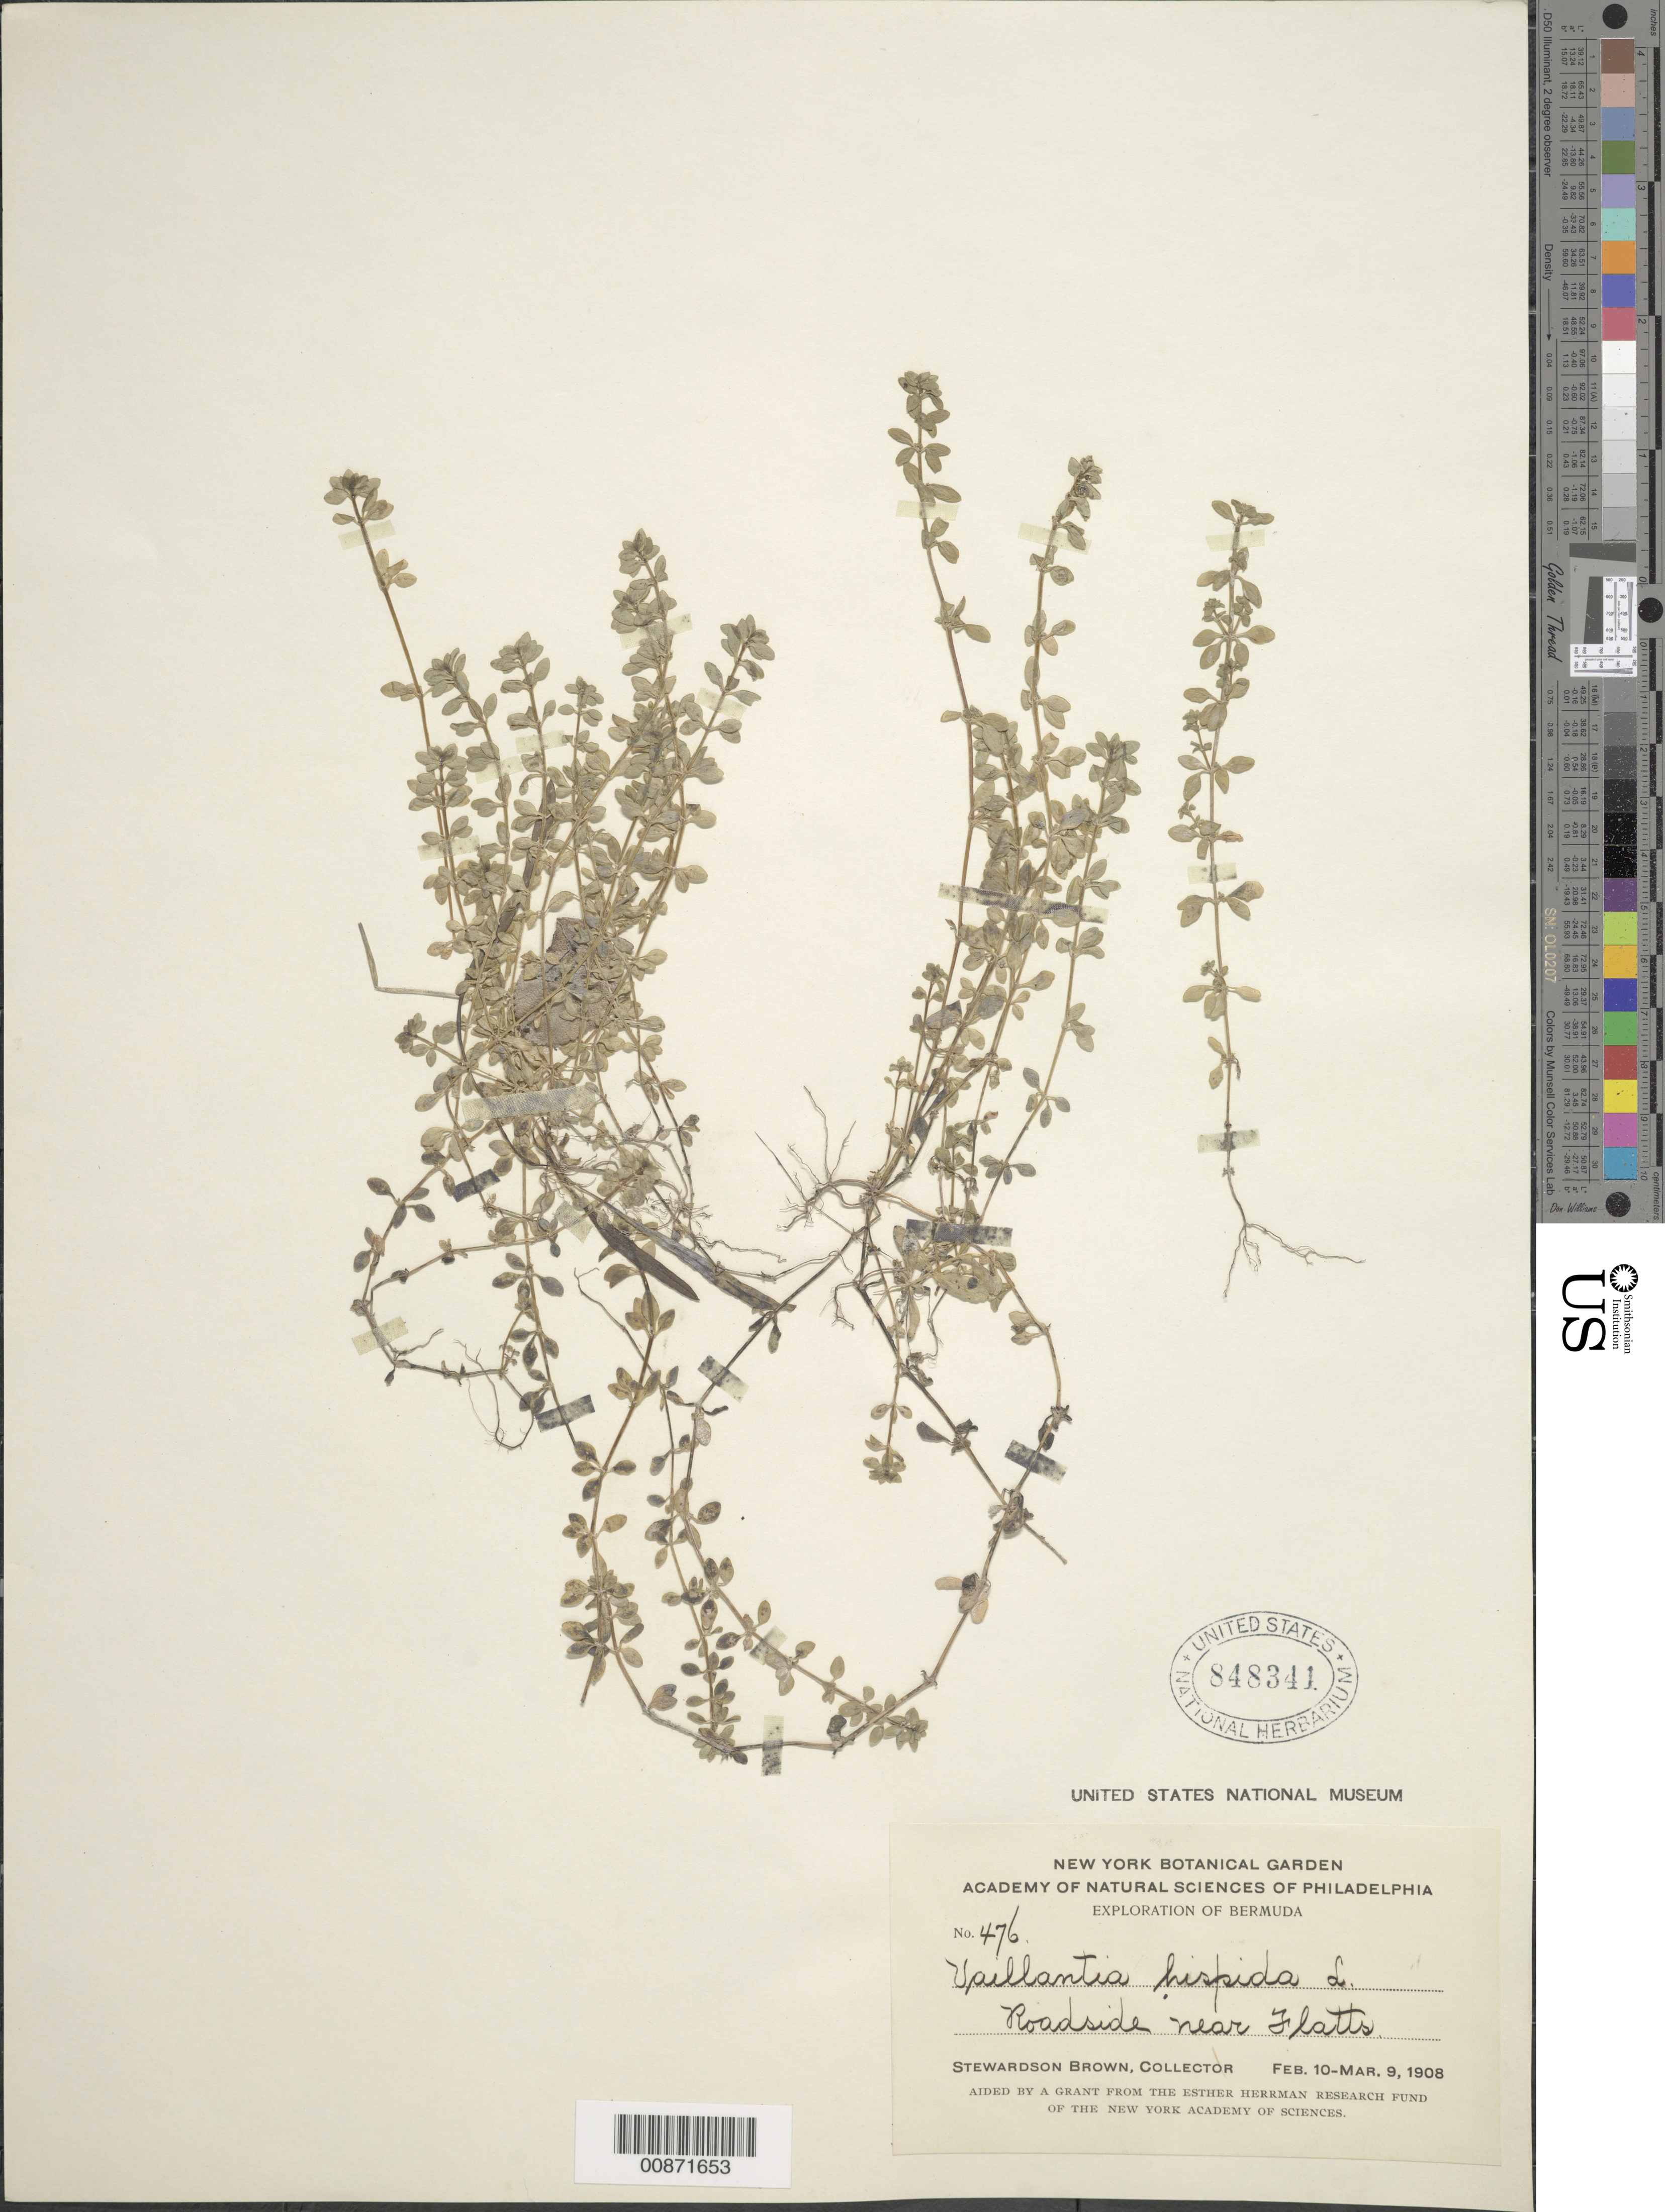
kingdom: Plantae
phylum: Tracheophyta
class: Magnoliopsida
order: Gentianales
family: Rubiaceae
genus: Valantia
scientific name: Valantia hispida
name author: L.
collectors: S. Brown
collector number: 476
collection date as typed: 10 Feb 1908 to 09 Mar 1908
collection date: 1908-02-10/1908-03-09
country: Bermuda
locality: Near Flatts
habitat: Roadside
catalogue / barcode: US 848341